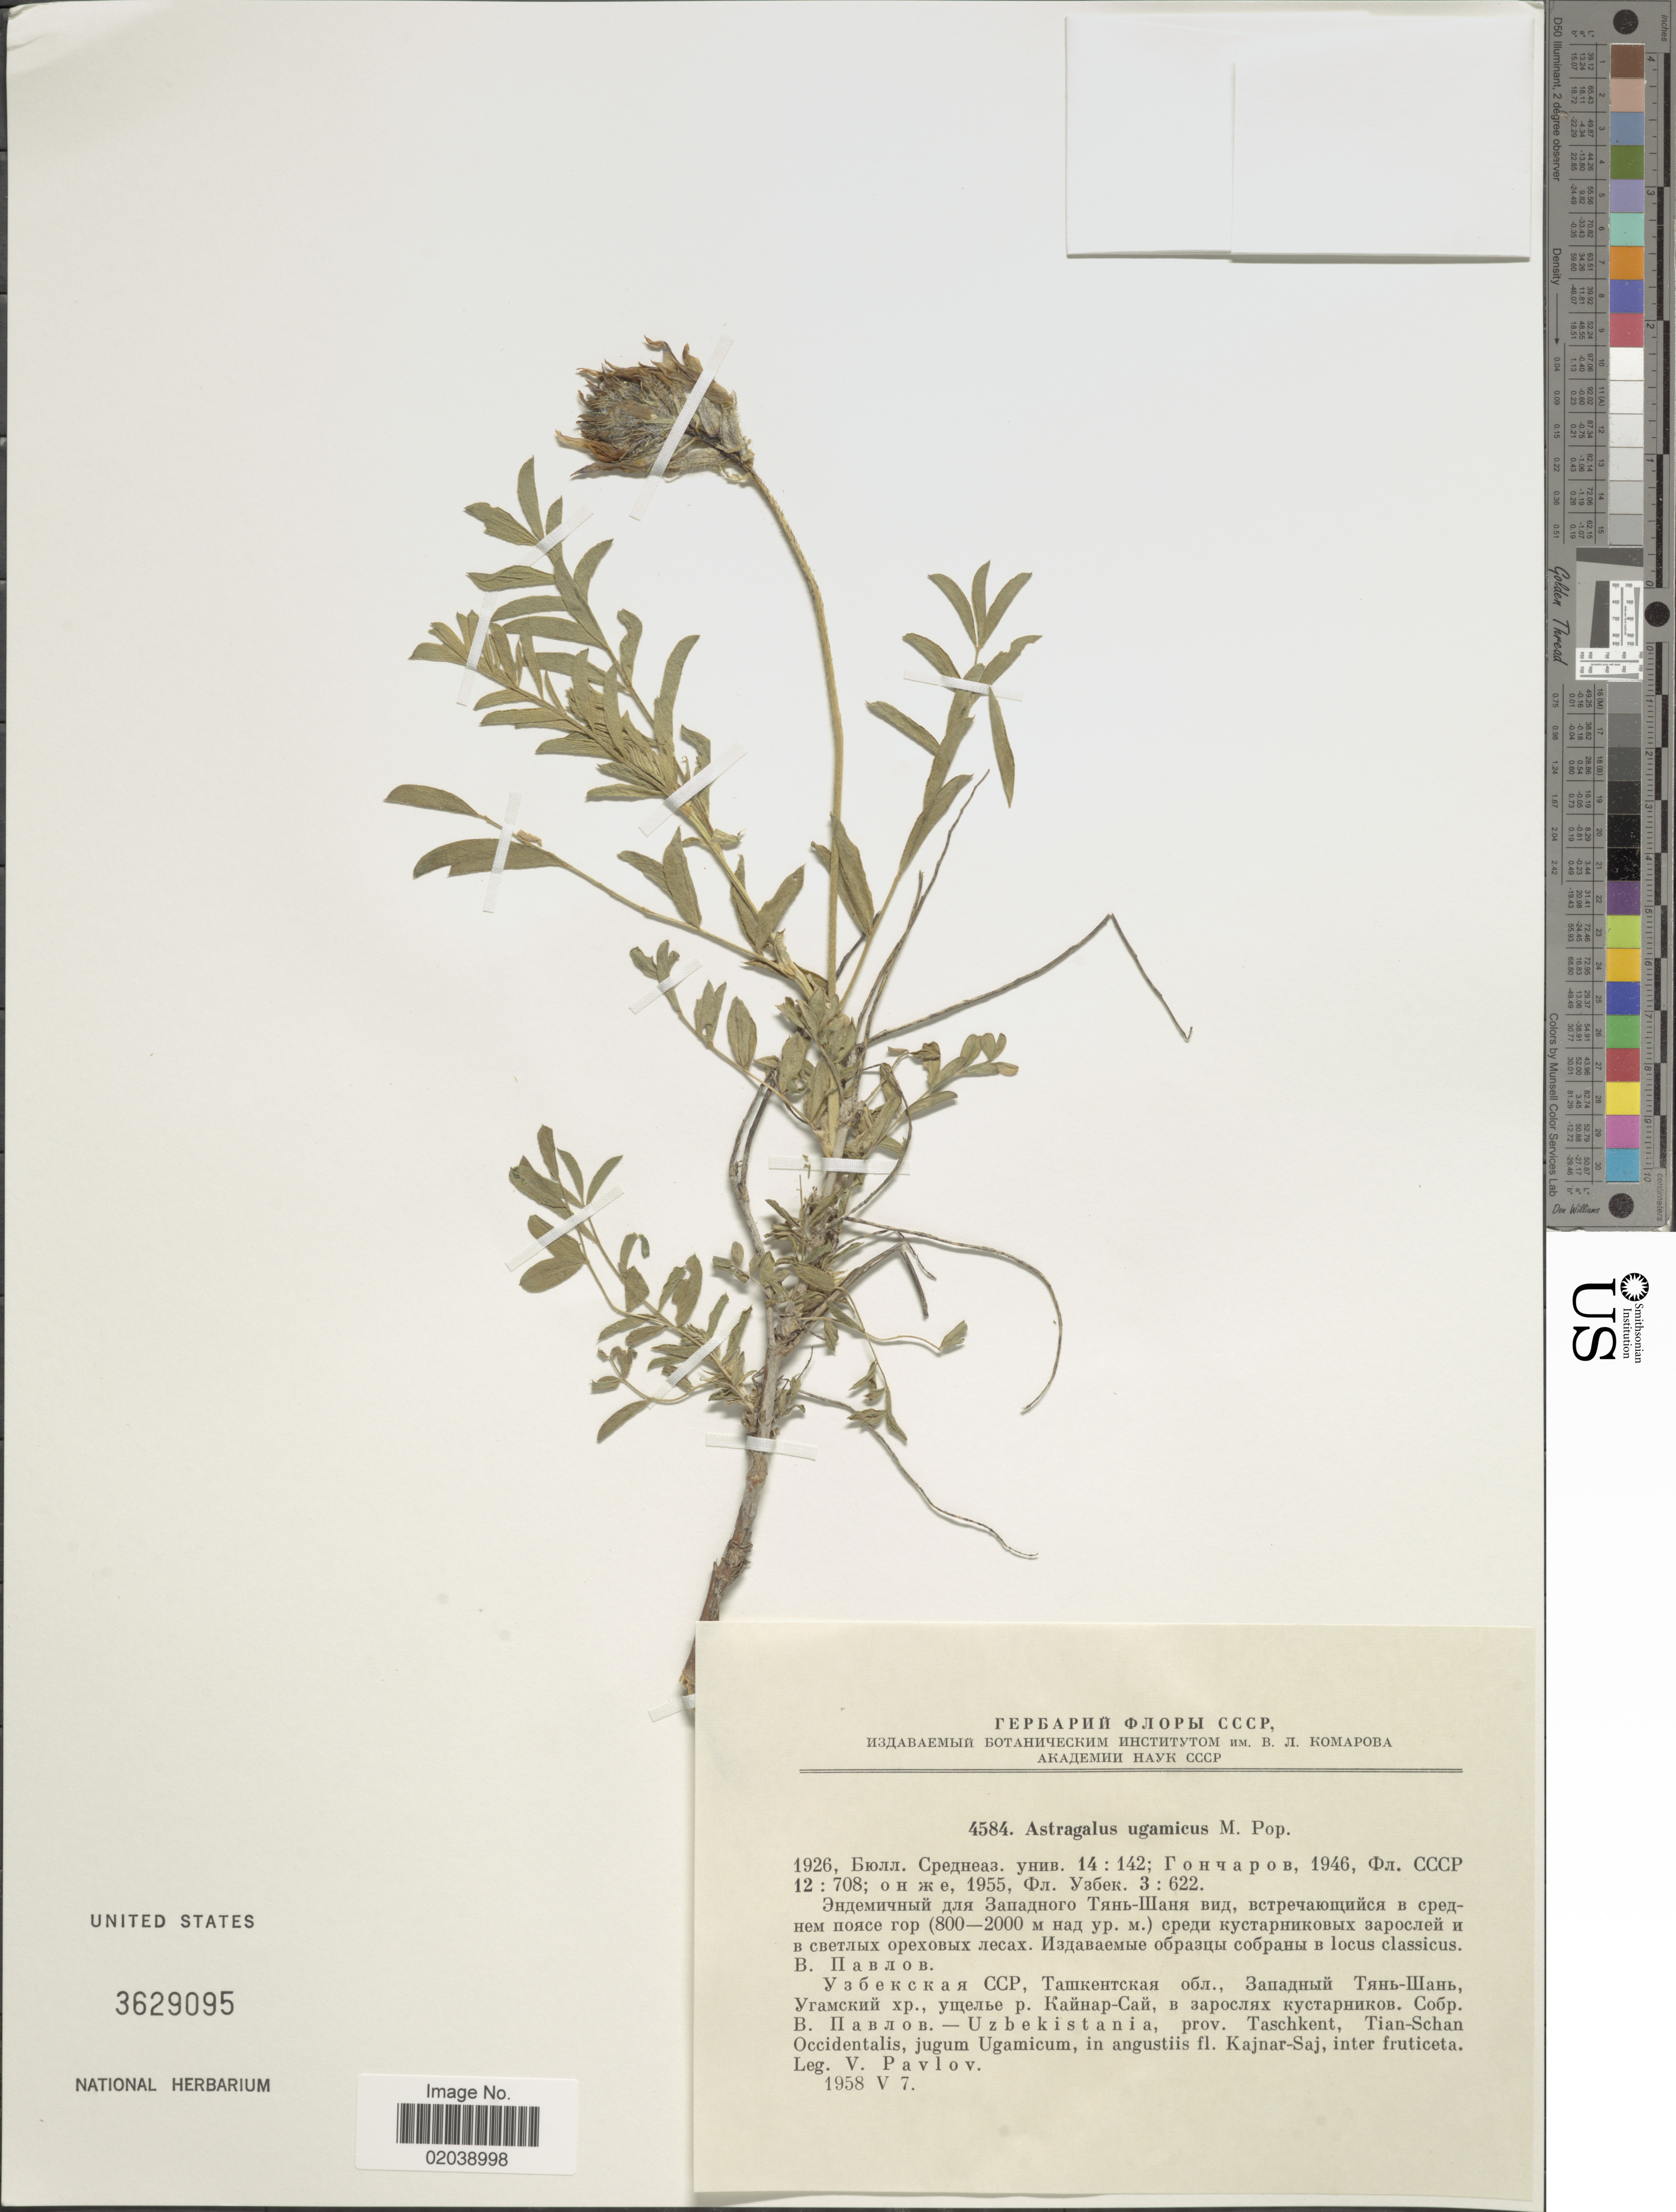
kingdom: Plantae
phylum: Tracheophyta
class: Magnoliopsida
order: Fabales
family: Fabaceae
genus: Astragalus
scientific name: Astragalus ugamicus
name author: Popov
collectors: N. Pavlov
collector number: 4584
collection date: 1958-05-07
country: Uzbekistan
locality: Uzbekistania, prov. Taschkent, Tian-Schan Occidentalis, jugum Ugamicum, in angustii fl. Kajnar-Saj, inter fruticeta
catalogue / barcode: US 3629095